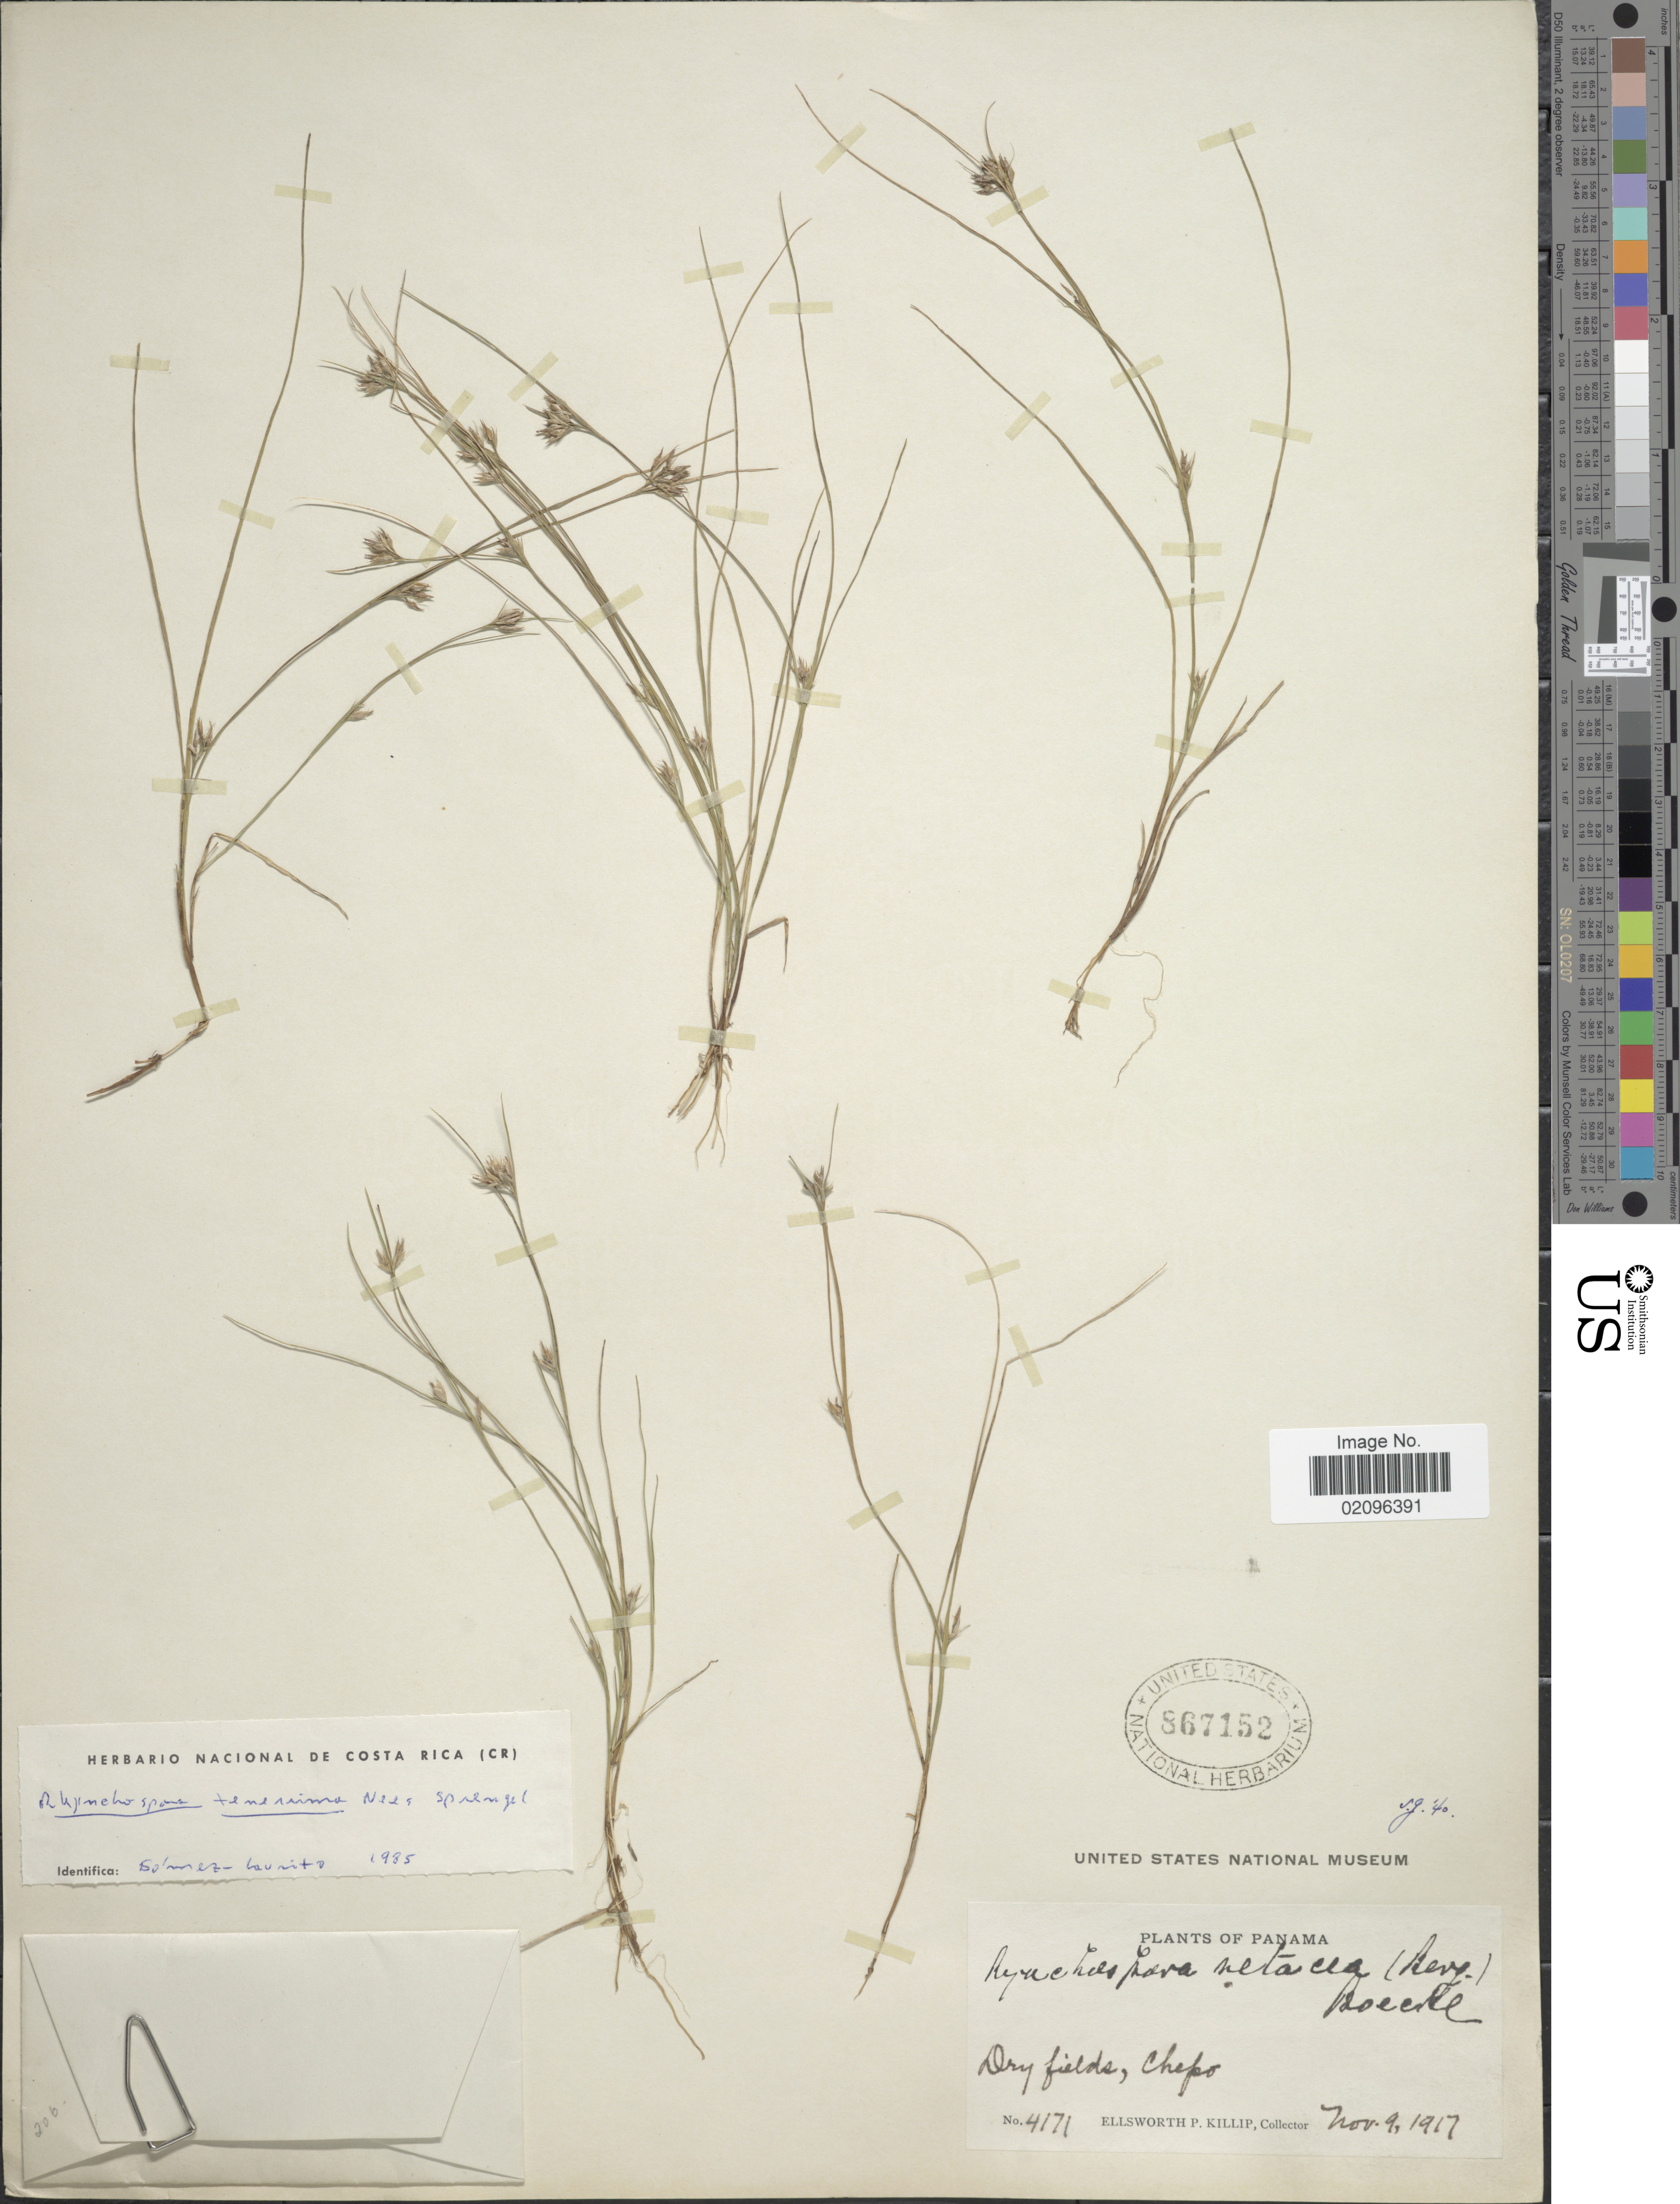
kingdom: Plantae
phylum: Tracheophyta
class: Liliopsida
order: Poales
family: Cyperaceae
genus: Rhynchospora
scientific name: Rhynchospora tenerrima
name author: Nees ex Spreng.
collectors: E. P. Killip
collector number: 4171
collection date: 1917-11-09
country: Panama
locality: Dry fields, Chepo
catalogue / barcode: US 867152